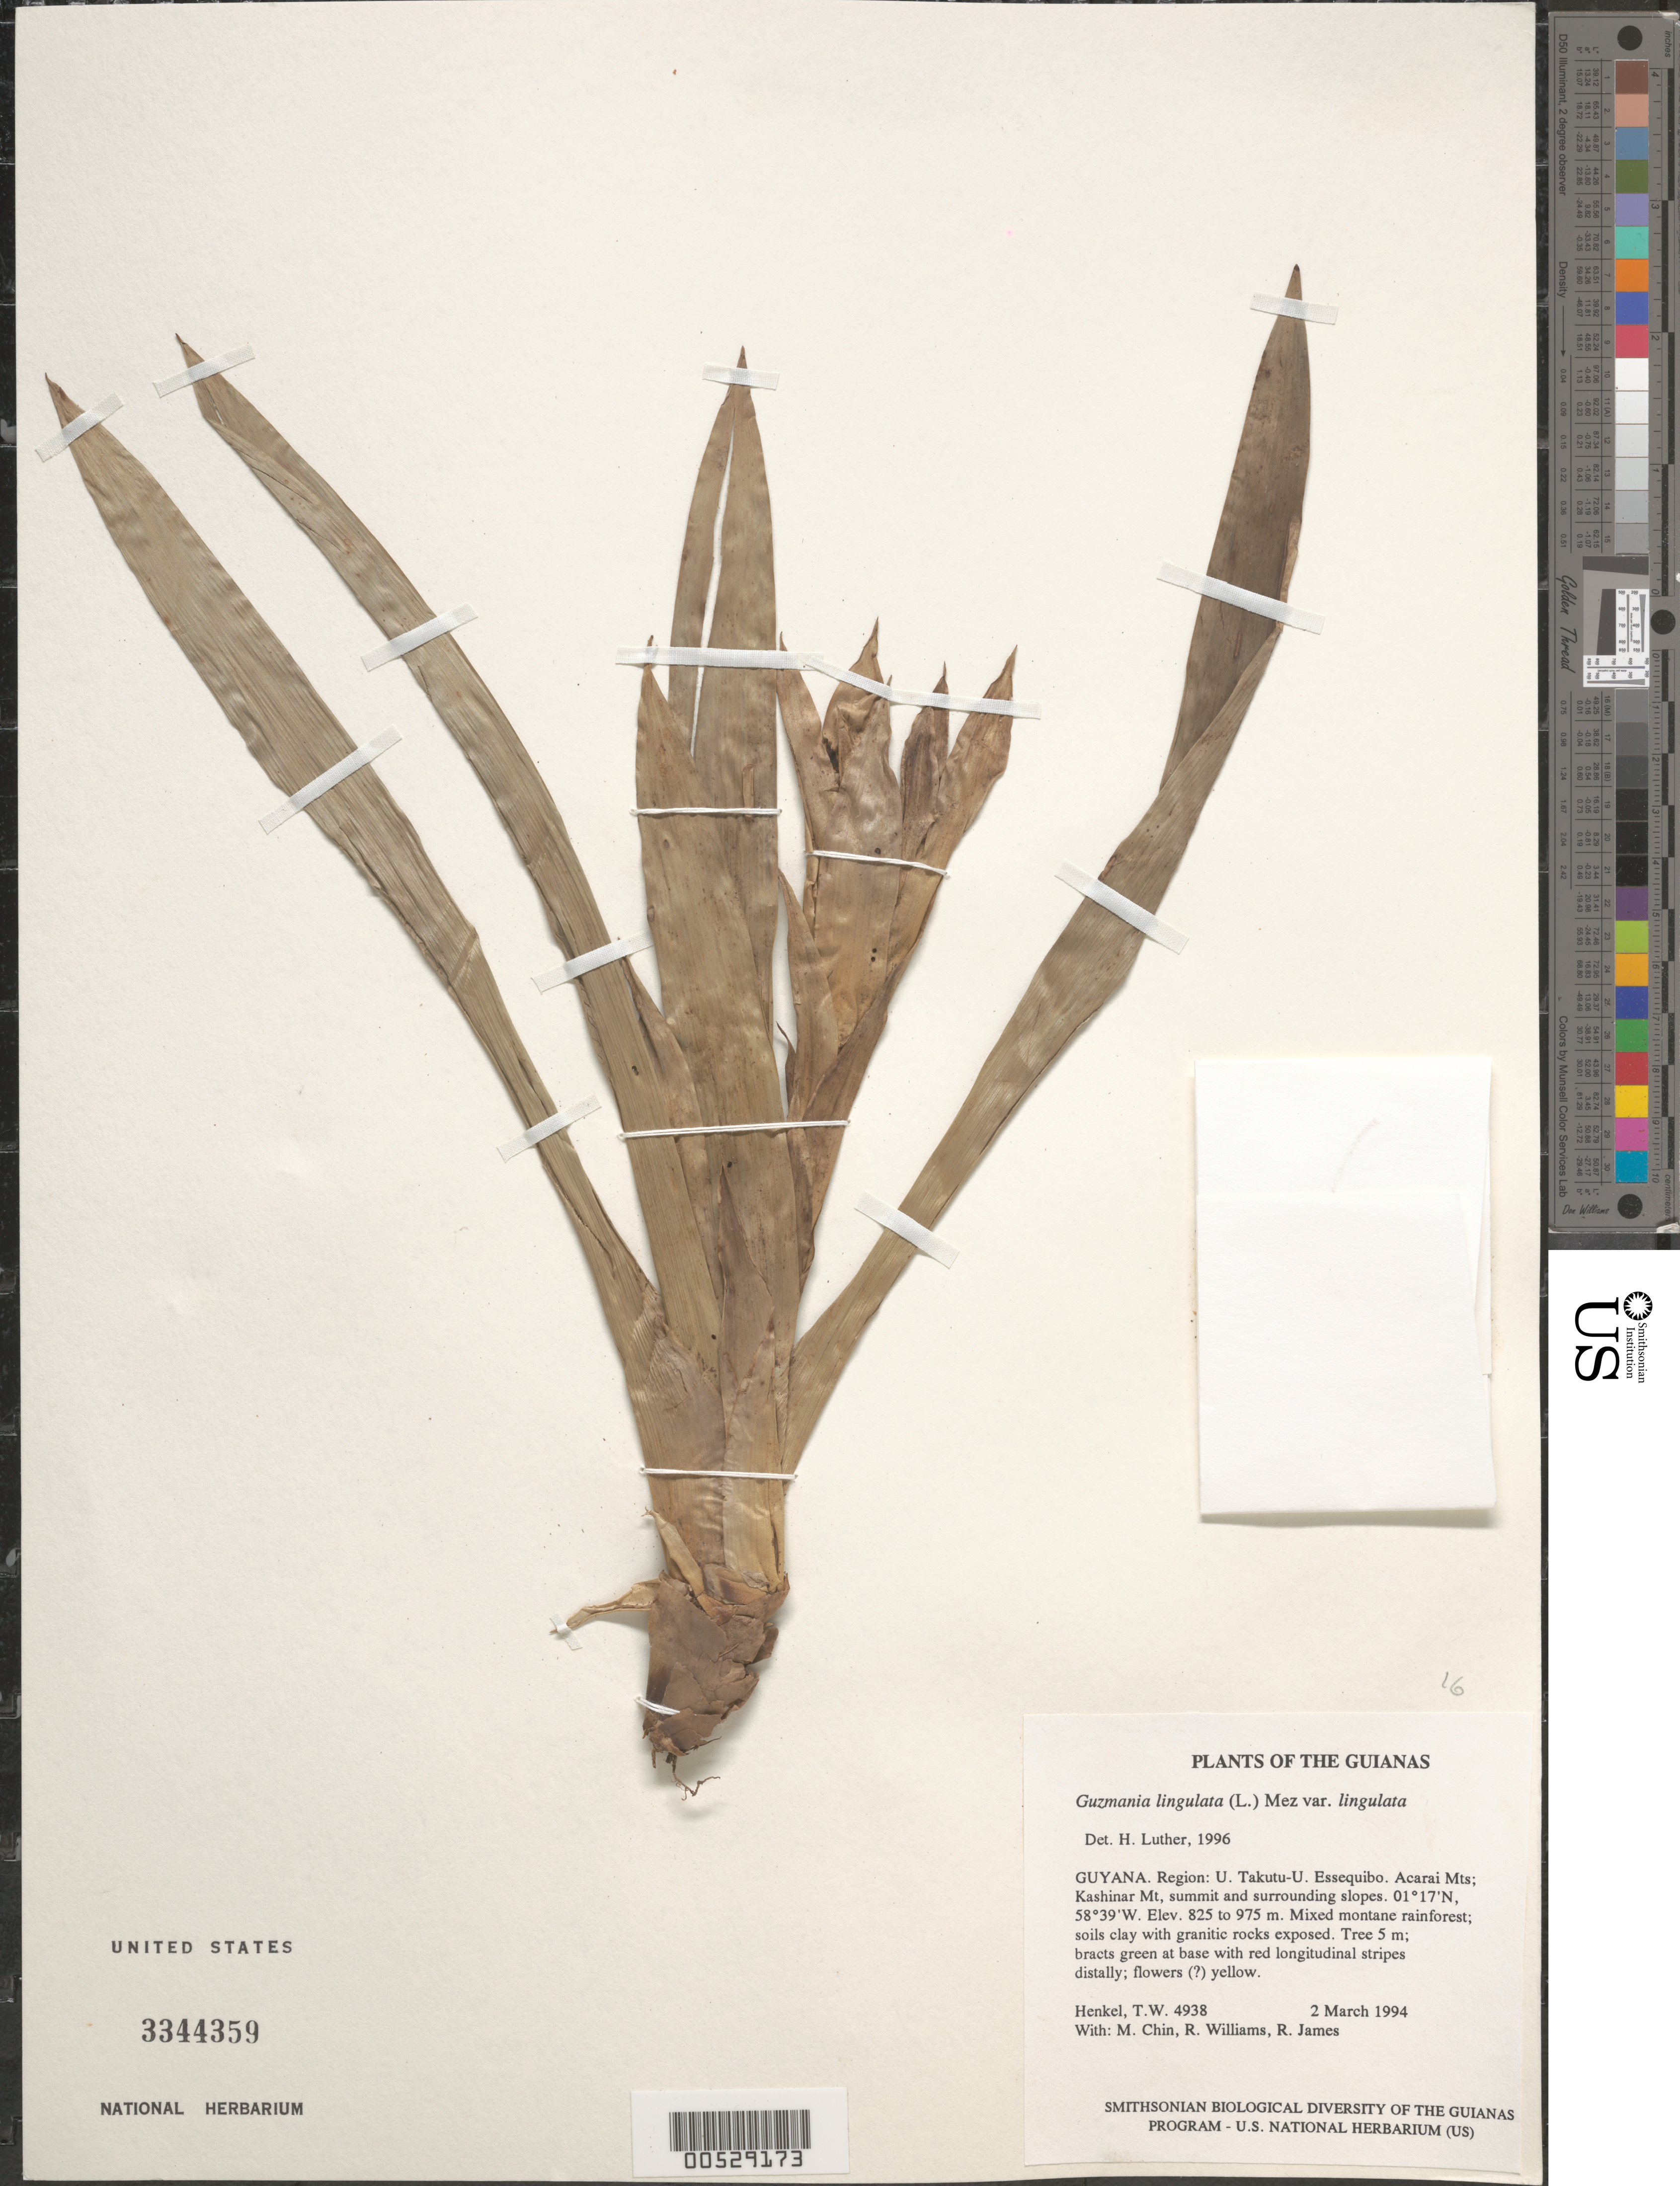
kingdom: Plantae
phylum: Tracheophyta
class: Liliopsida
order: Poales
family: Bromeliaceae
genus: Guzmania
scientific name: Guzmania lingulata var. lingulata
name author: (L.) Mez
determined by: Luther, Harry E.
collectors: T. Henkel, M. Chin, R. Williams & R. James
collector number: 4938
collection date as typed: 2 March 1994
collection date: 1994-03-02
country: Guyana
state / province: U. Takutu-U. Essequibo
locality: Acarai Mts; Kashinar Mt, summit and surrounding slopes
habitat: Mixed montane rainforest; soils clay with granitic rocks exposed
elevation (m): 825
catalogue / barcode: US 3344359